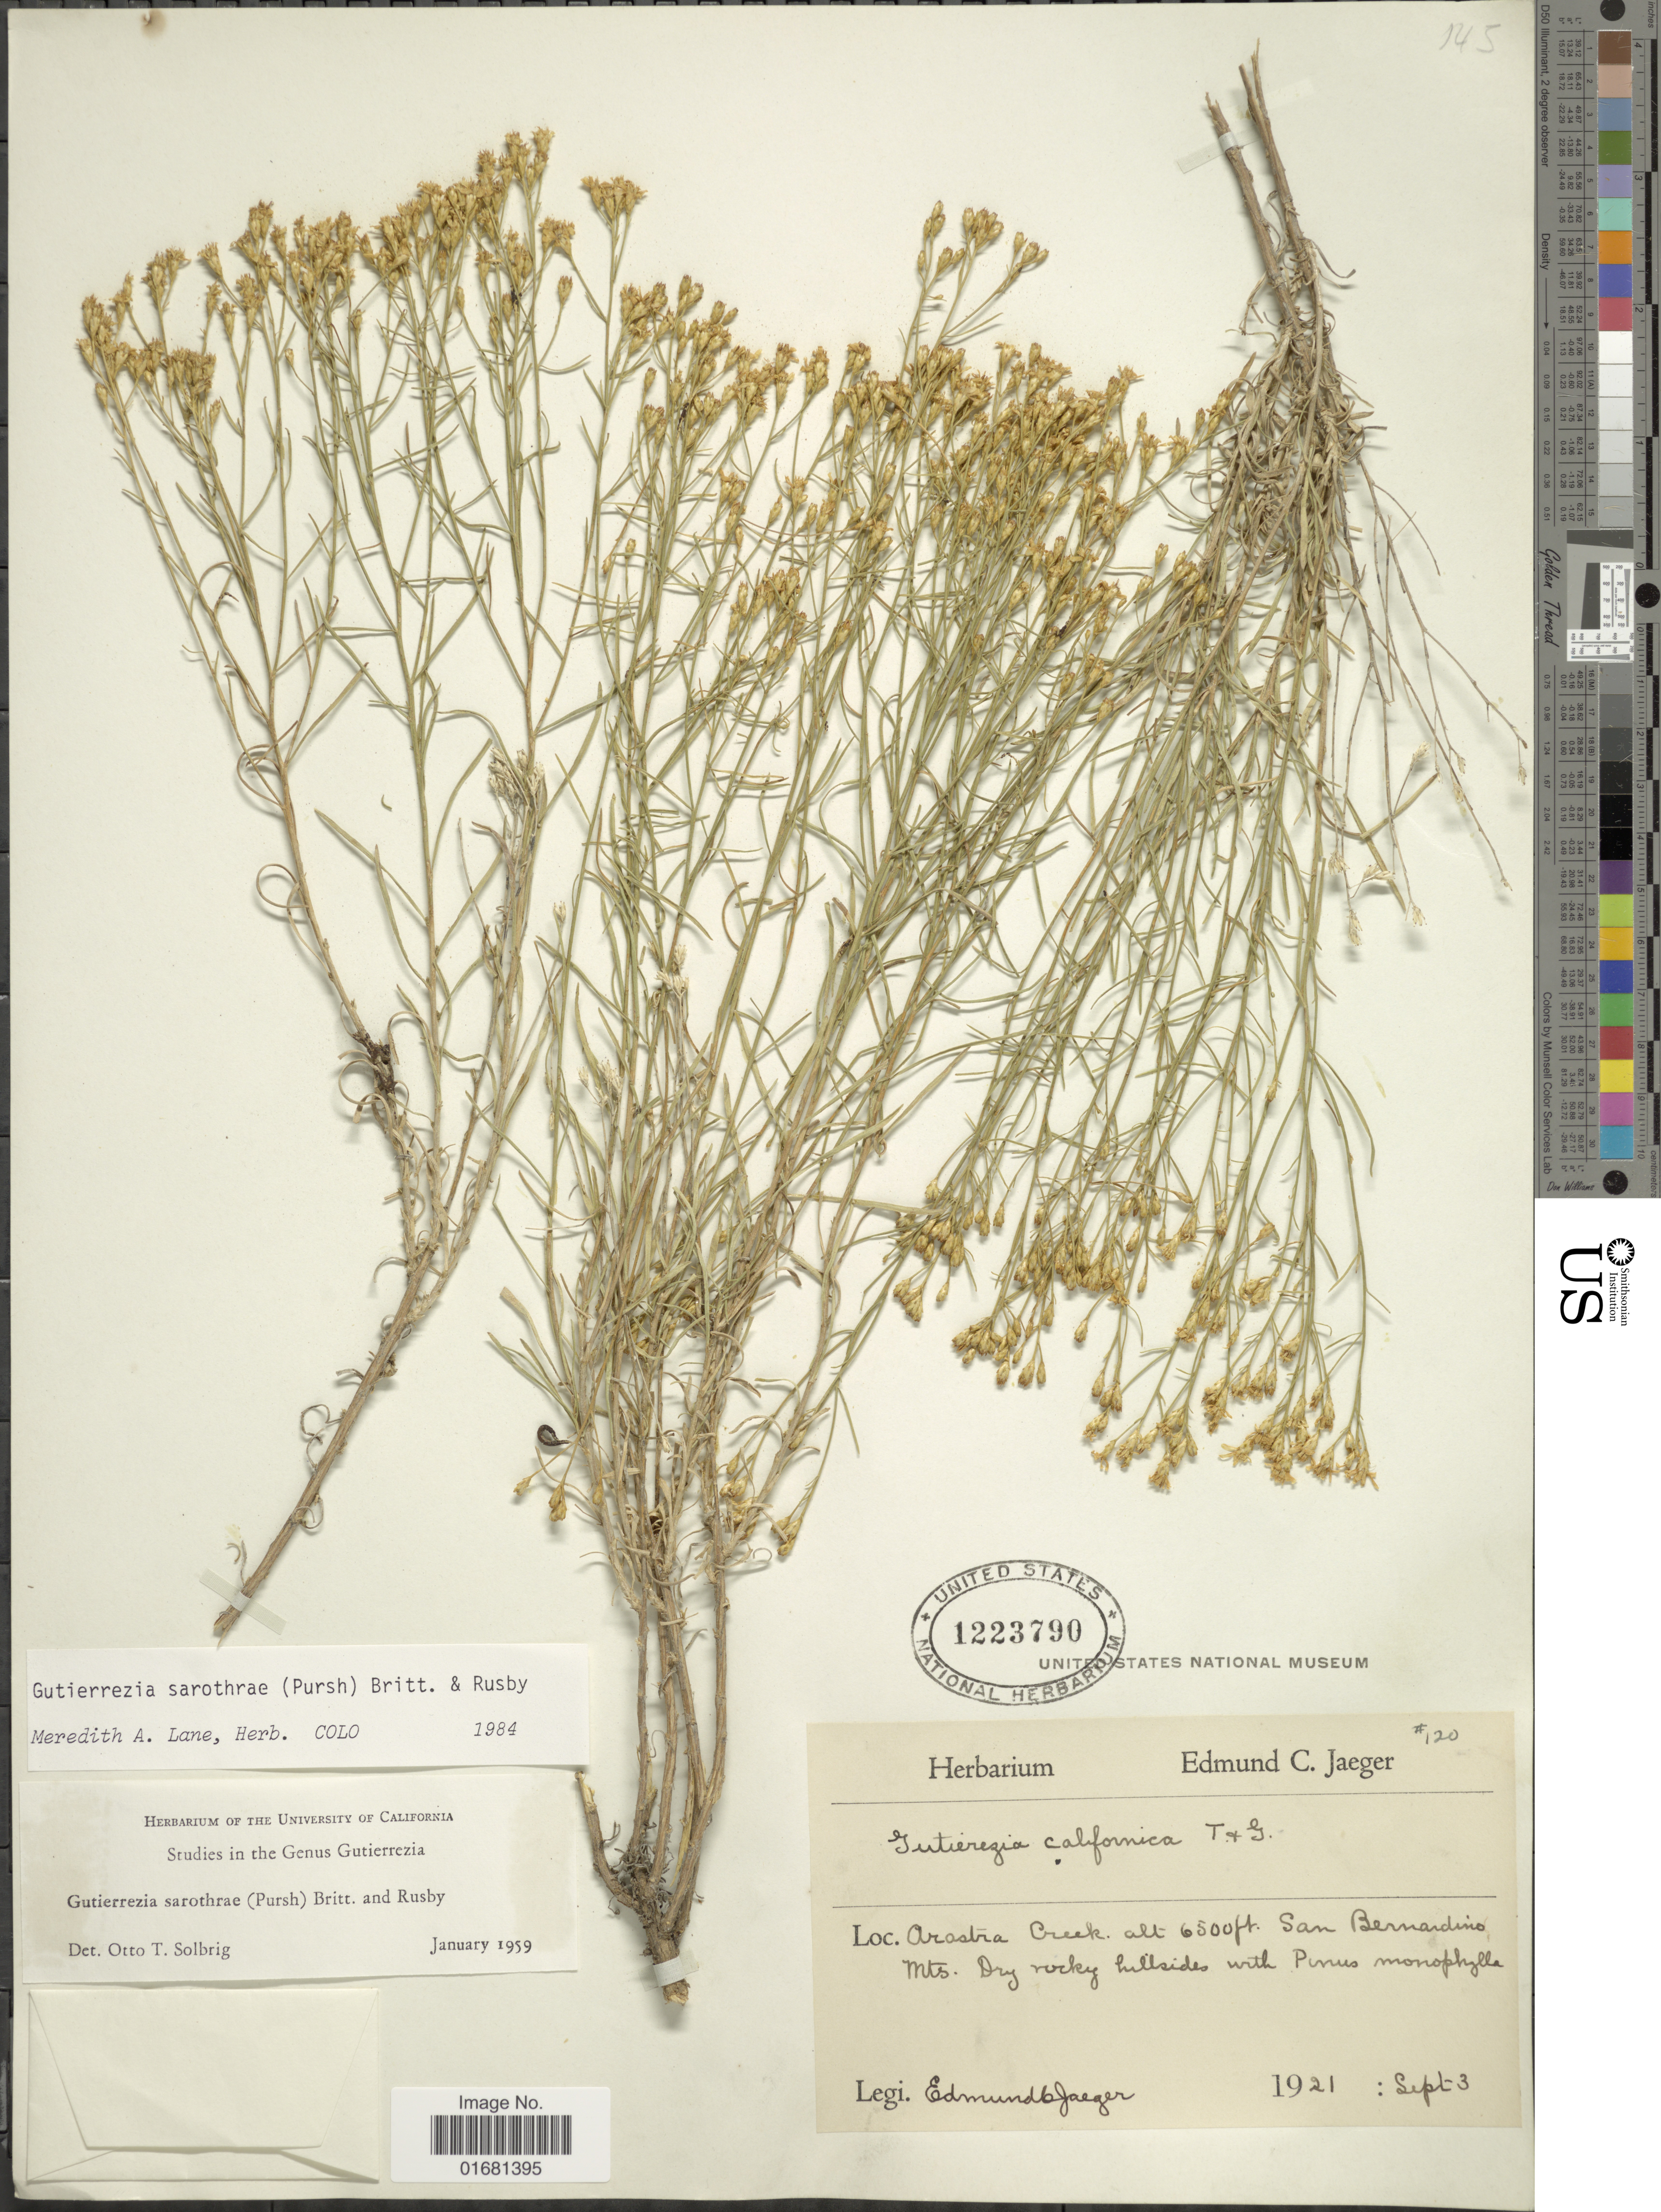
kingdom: Plantae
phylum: Tracheophyta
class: Magnoliopsida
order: Asterales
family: Asteraceae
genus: Gutierrezia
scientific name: Gutierrezia sarothrae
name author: (Pursh) Britton & Rusby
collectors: E. Jaeger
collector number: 120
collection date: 1921-09-03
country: United States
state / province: California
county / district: San Bernardino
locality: Arastra Creek, San Bernardino Mts. Dry rocky hillsides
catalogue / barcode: US 1223790